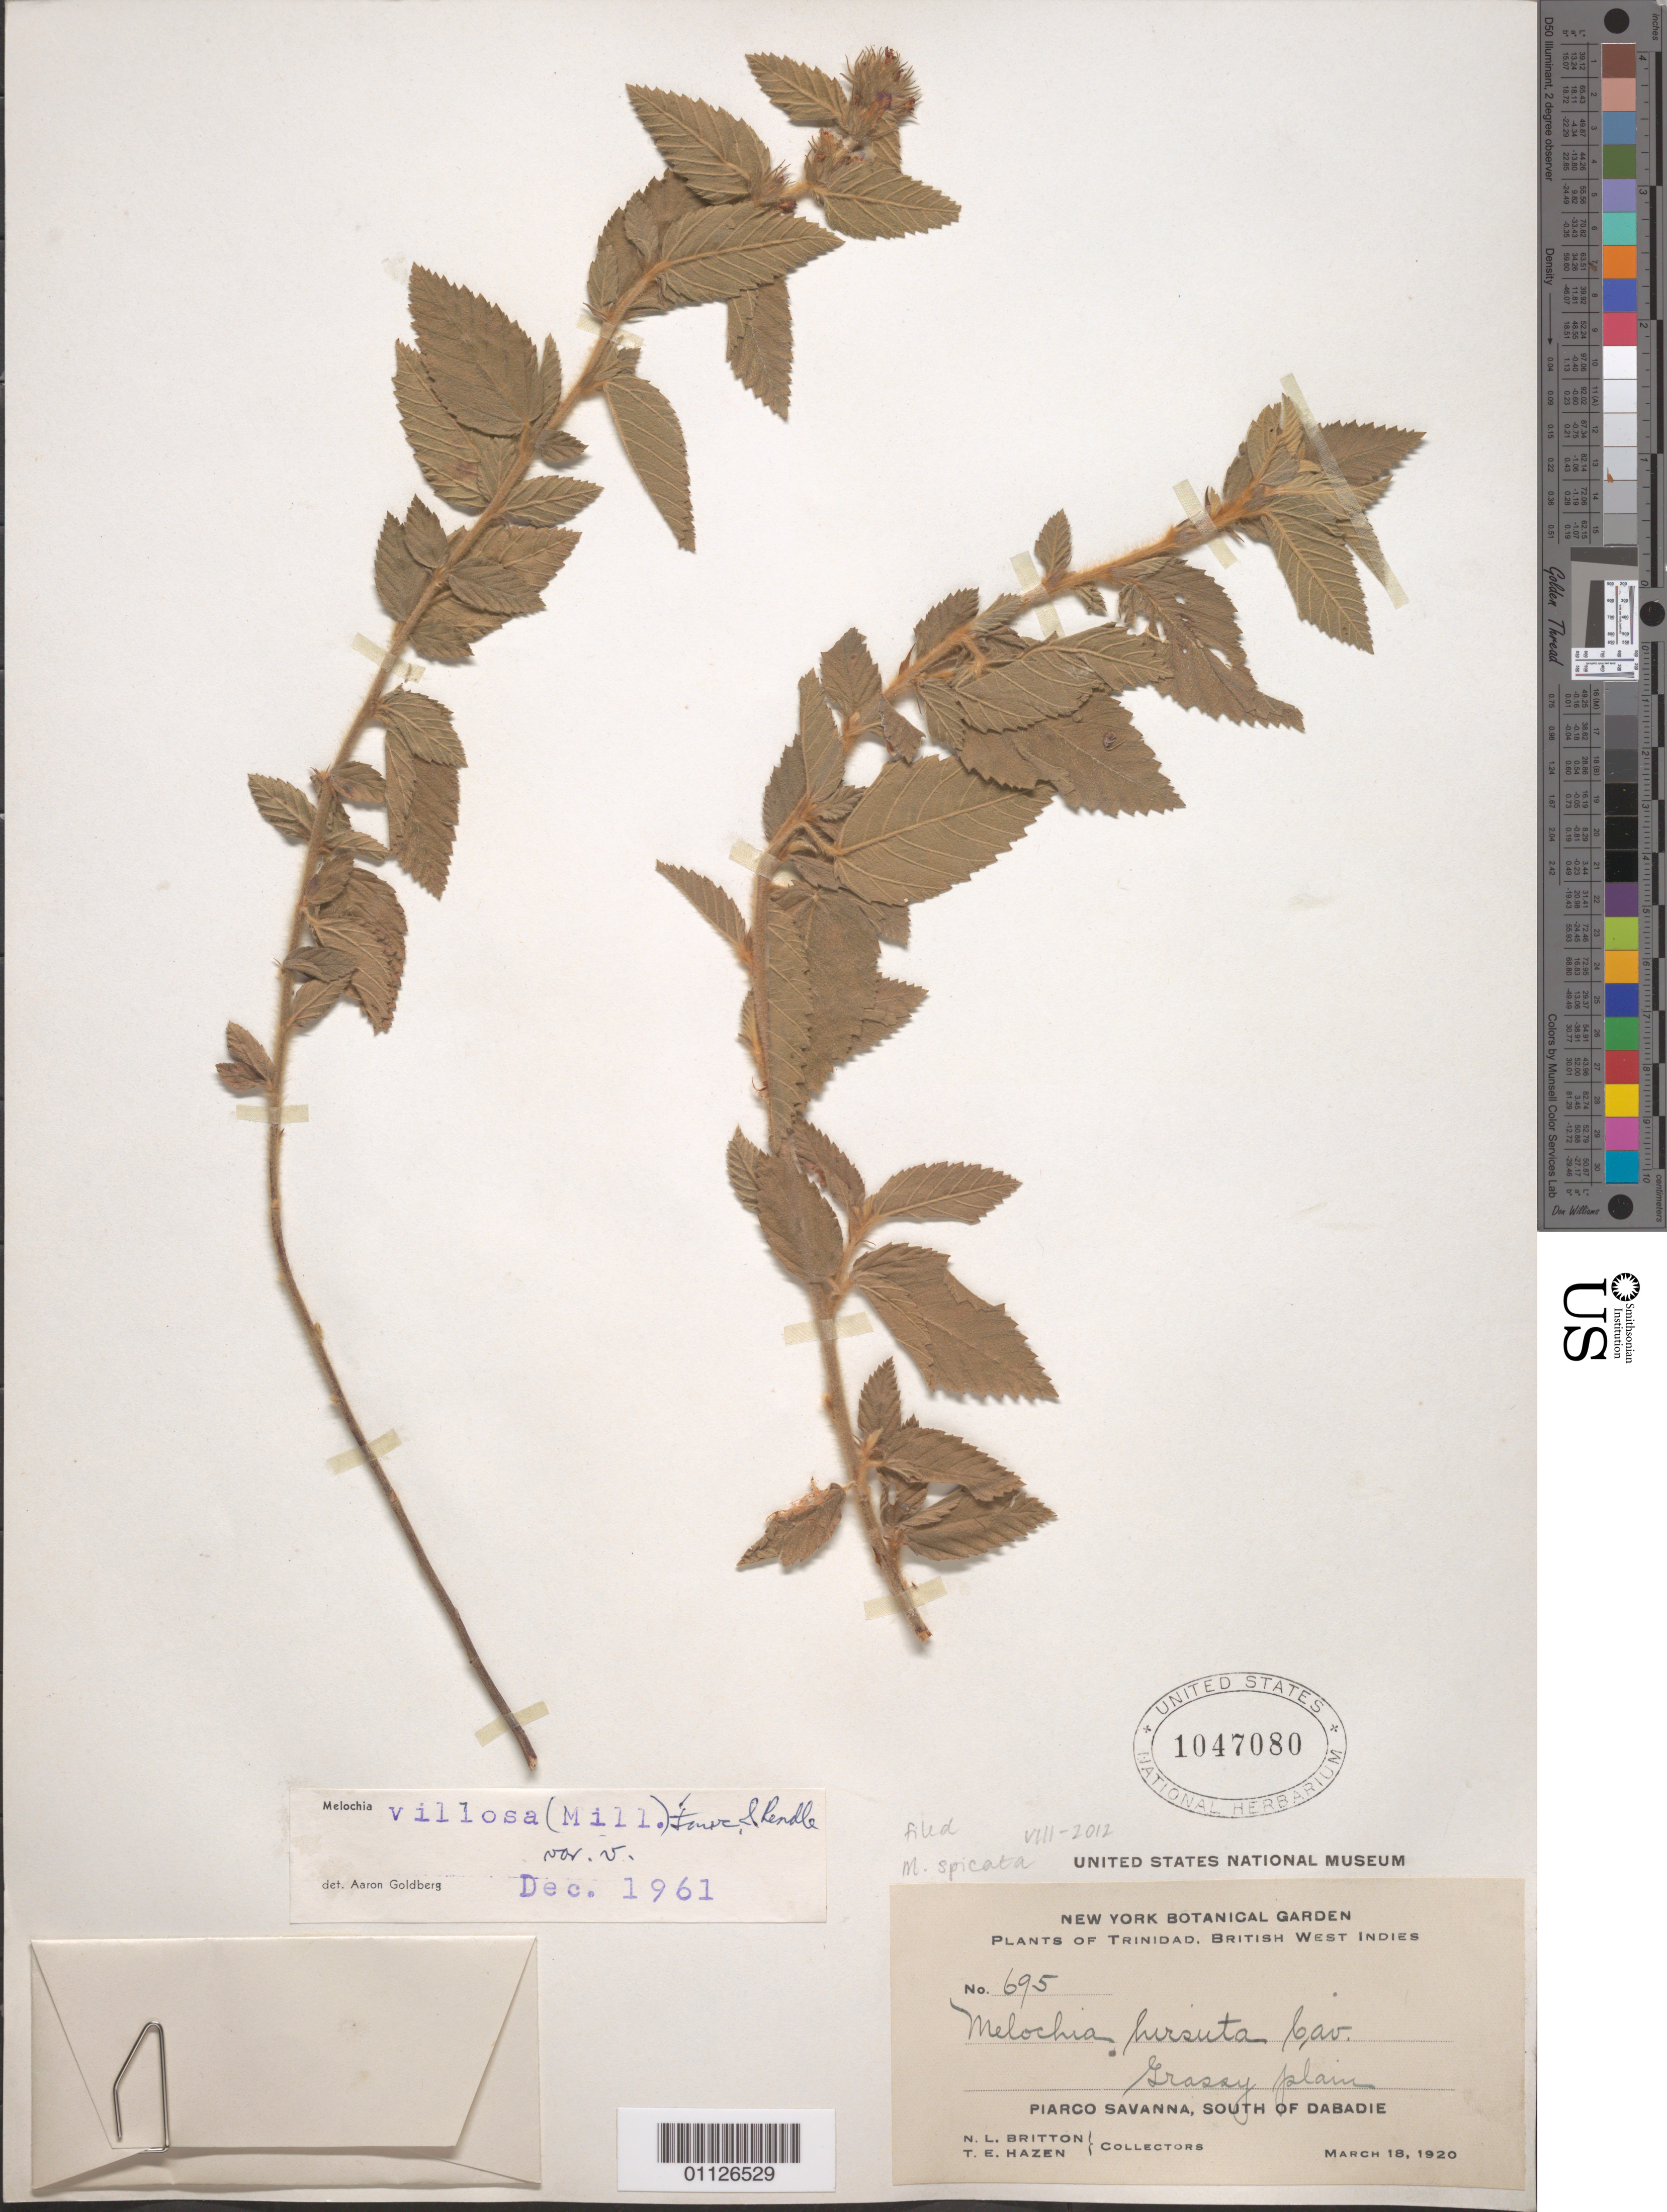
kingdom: Plantae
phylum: Tracheophyta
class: Magnoliopsida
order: Malvales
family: Malvaceae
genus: Melochia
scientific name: Melochia spicata var. spicata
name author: (L.) Fryxell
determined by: Dorr, L. J., (BOT), Smithsonian Institution - National Museum of Natural History (UNITED STATES)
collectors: N. Britton & T. E. Hazen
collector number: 695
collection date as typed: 18 Mar 1920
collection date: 1920-03-18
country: Trinidad and Tobago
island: Trinidad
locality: Piarco Savanna, S of Dabadie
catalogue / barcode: US 1047080